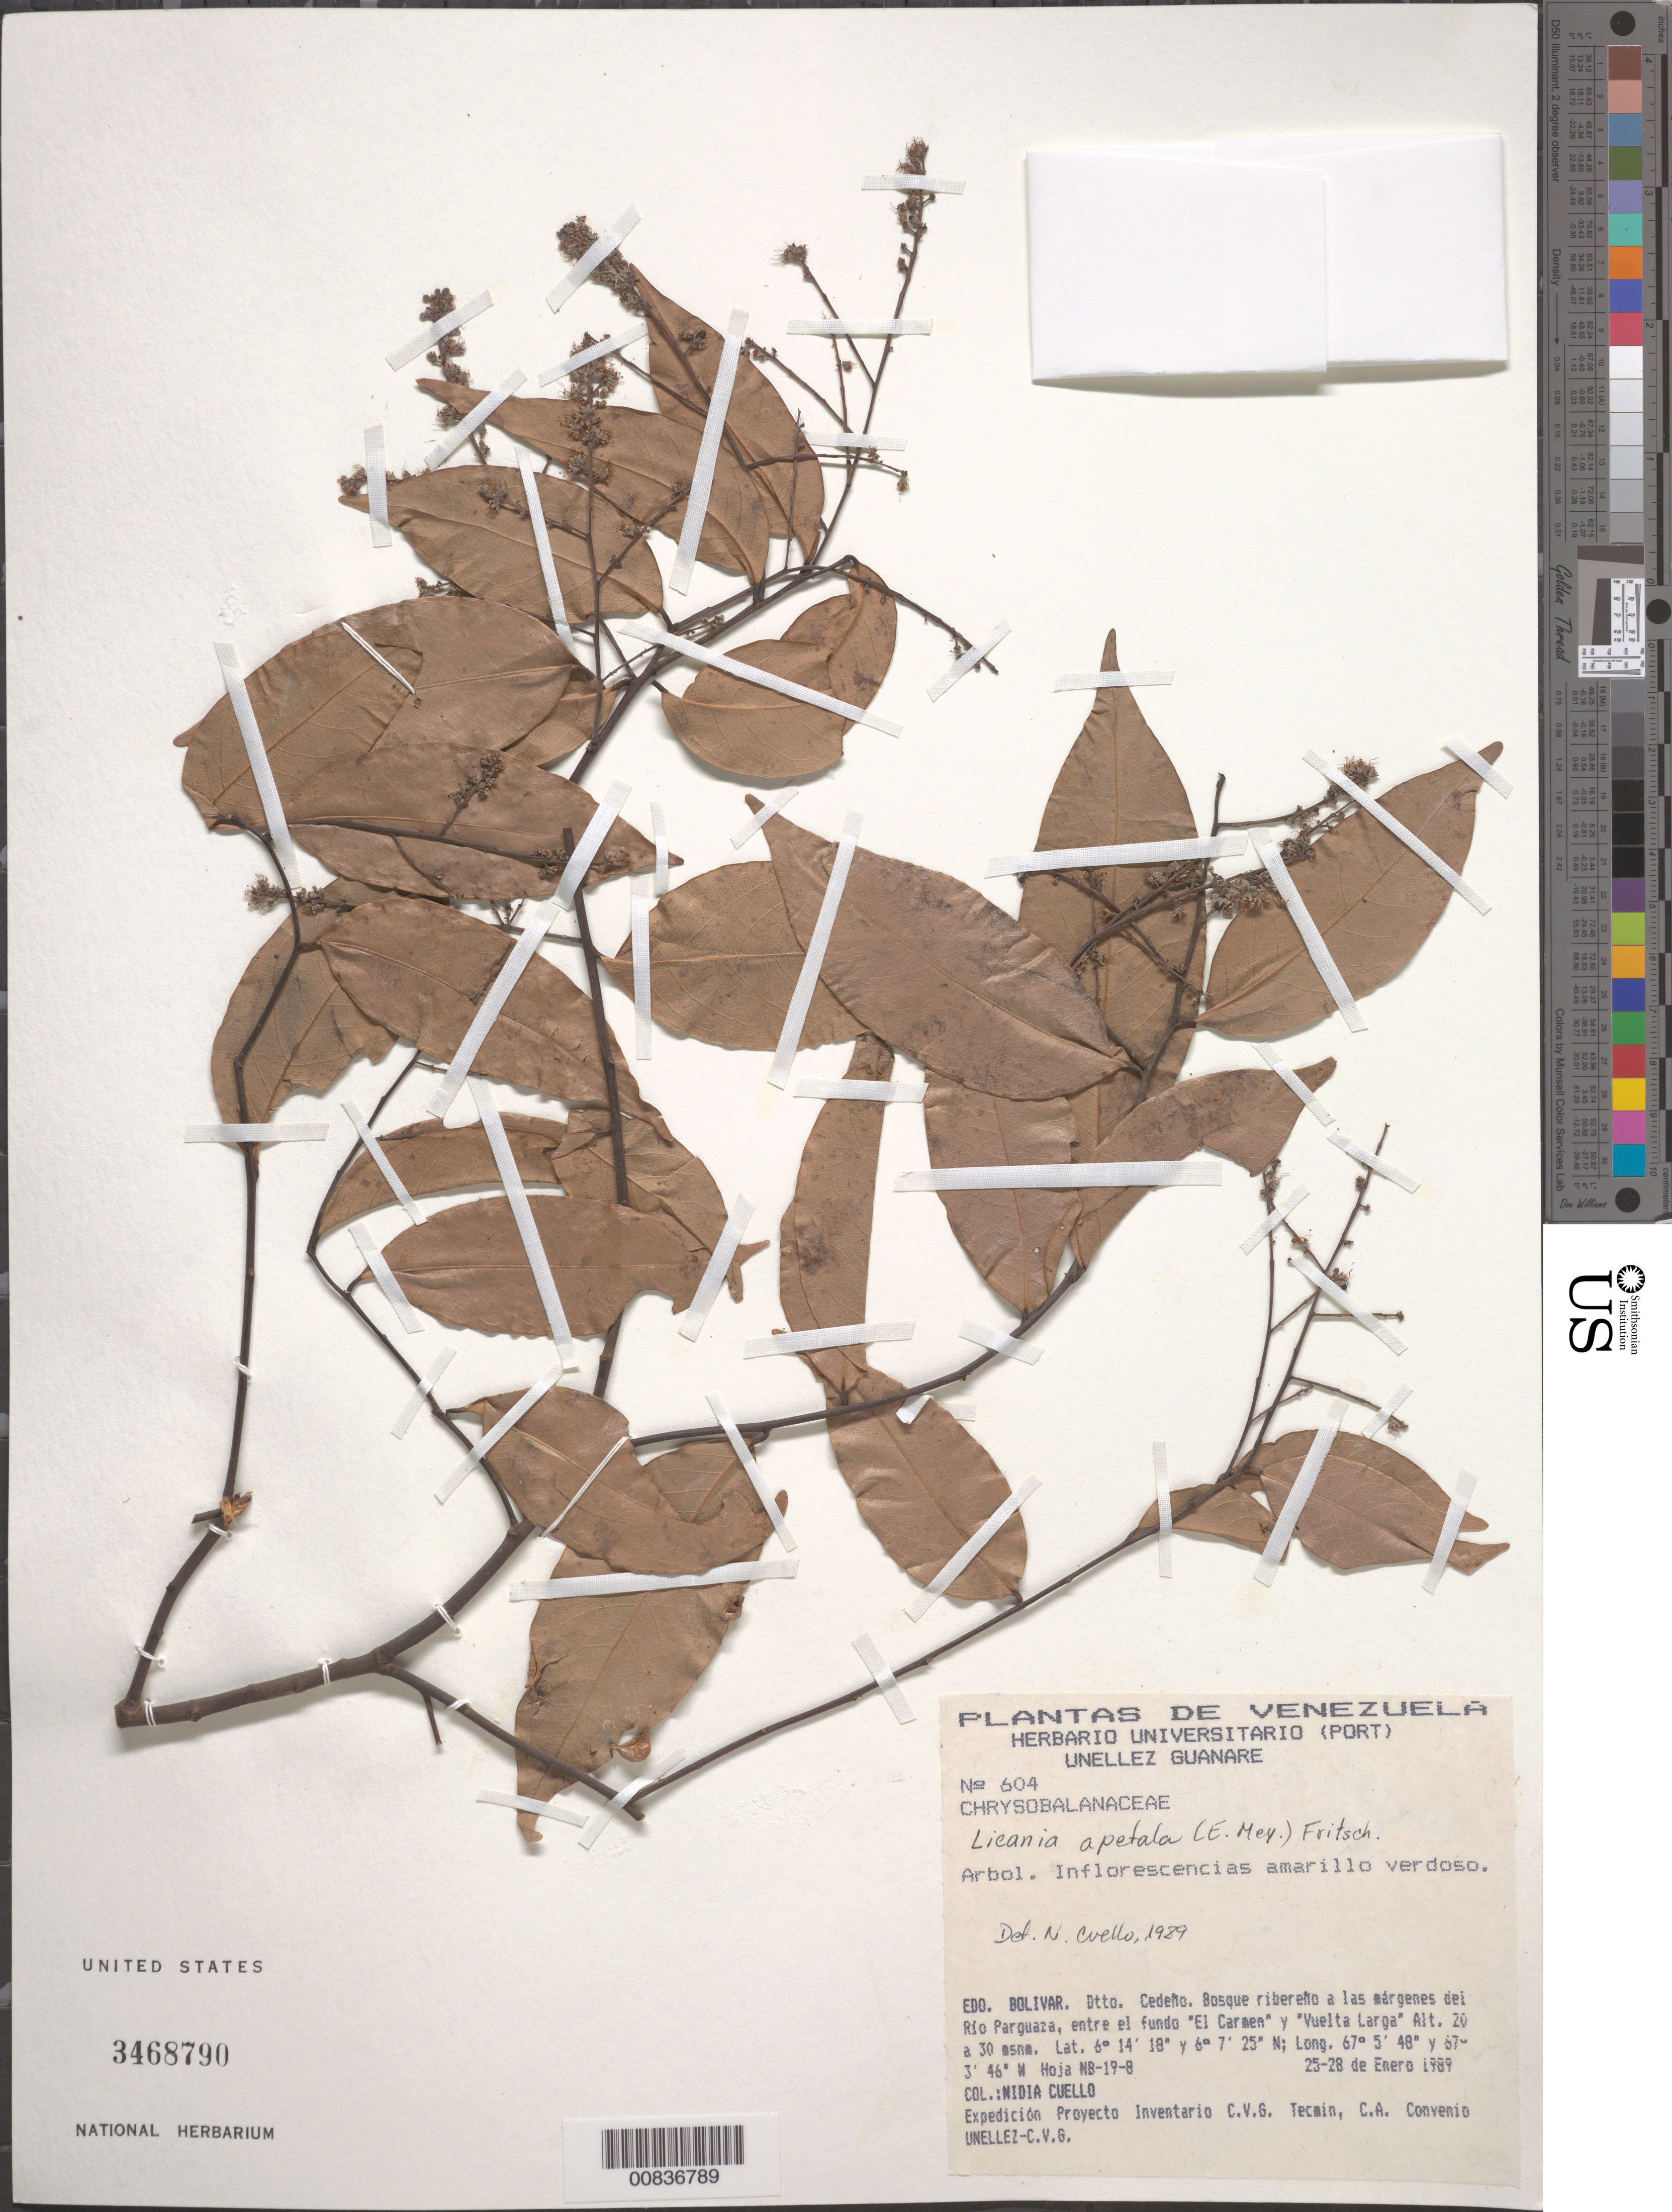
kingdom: Plantae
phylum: Tracheophyta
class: Magnoliopsida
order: Malpighiales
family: Chrysobalanaceae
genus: Leptobalanus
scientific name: Leptobalanus apetalus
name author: (E. Mey.) Sothers & Prance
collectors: N. L. Cuello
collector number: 604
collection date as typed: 25-Jan-89 to 28-Jan-89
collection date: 1989-01-25/1989-01-28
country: Venezuela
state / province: Bolívar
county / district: Cedeño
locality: Rio Parguaza, entre el fundo 'El Carmen' y 'Vuelta Larga'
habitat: Riverine forest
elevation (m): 20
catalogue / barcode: US 3468790